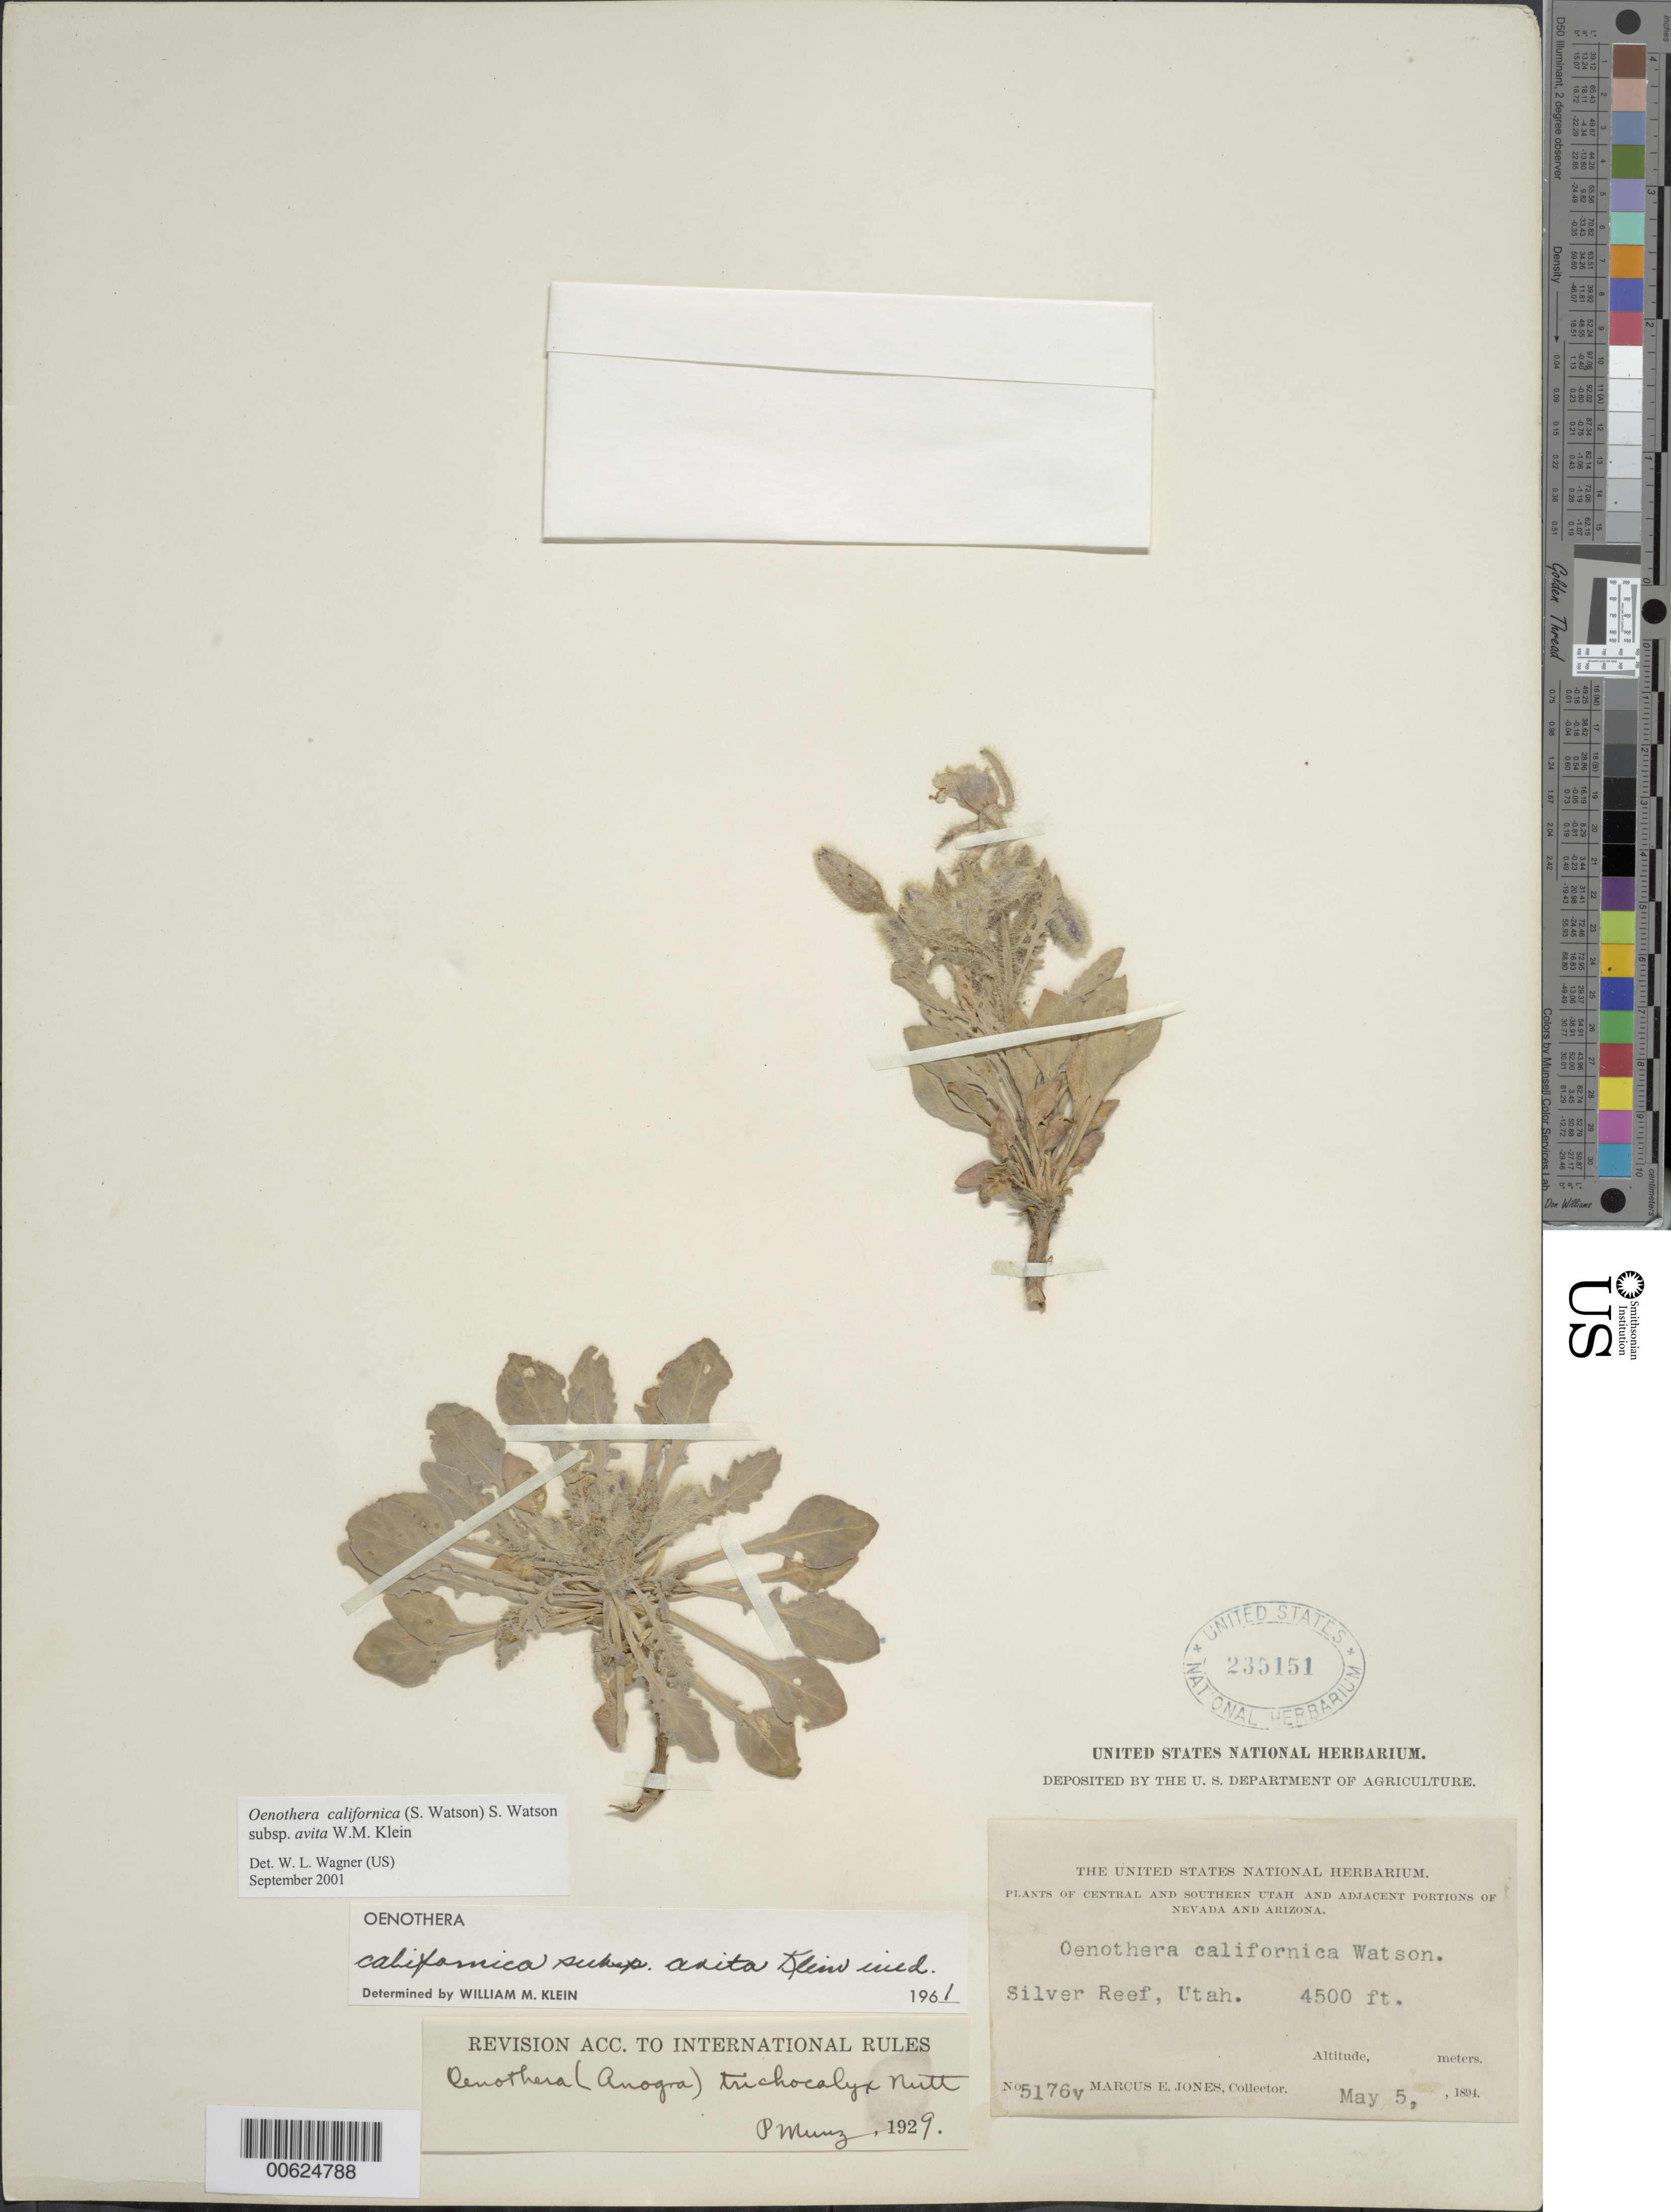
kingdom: Plantae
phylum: Tracheophyta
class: Magnoliopsida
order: Myrtales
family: Onagraceae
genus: Oenothera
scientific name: Oenothera avita subsp. avita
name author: (W.M. Klein) W.M. Klein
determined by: Wagner, W. L., (BOT), Smithsonian Institution - National Museum of Natural History (UNITED STATES)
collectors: M. E. Jones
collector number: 5176v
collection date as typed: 05 May 1894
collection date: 1894-05-05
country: United States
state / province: Utah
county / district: Washington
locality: Silver Reef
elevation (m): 1372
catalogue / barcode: US 235151